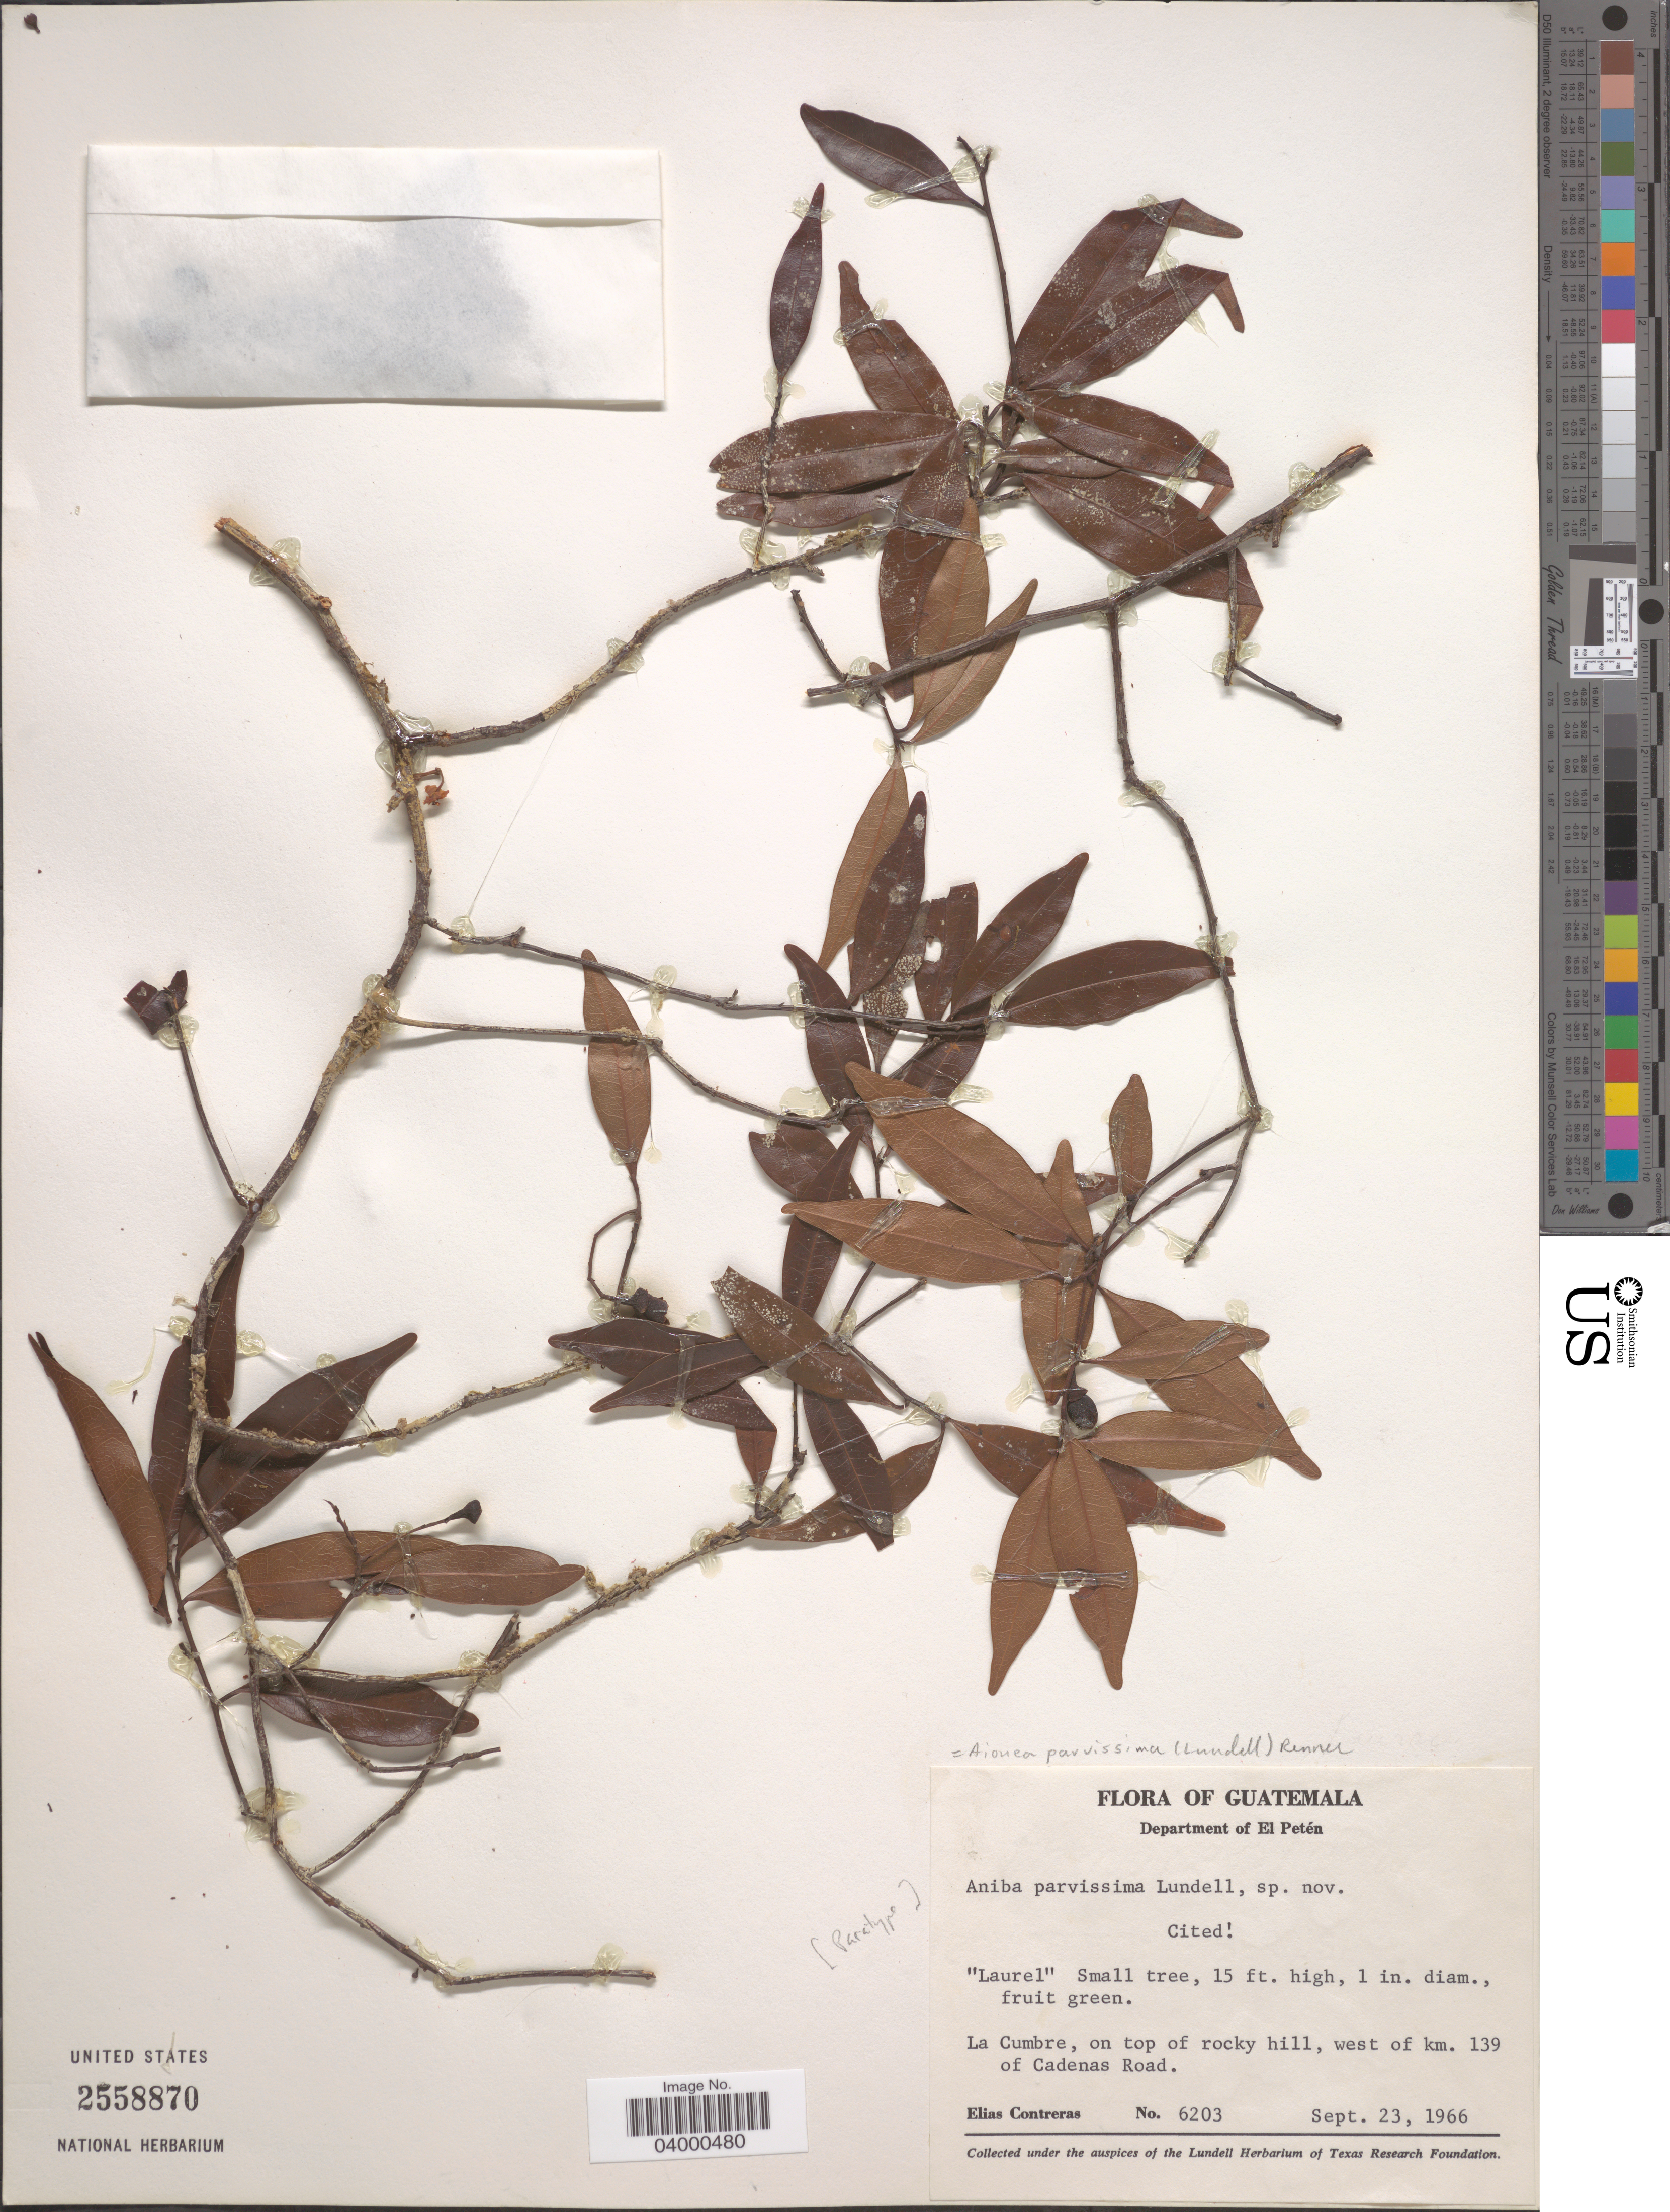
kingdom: Plantae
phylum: Tracheophyta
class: Magnoliopsida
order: Laurales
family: Lauraceae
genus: Aiouea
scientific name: Aiouea parvissima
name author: (Lundell) Renner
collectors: E. Contreras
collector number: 6203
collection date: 1966-09-23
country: Guatemala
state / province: El Peten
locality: Department of El Petén. La Cumbre, on top of rocky hill, west of km. 139 of Cadenas Road.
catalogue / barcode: US 2558870